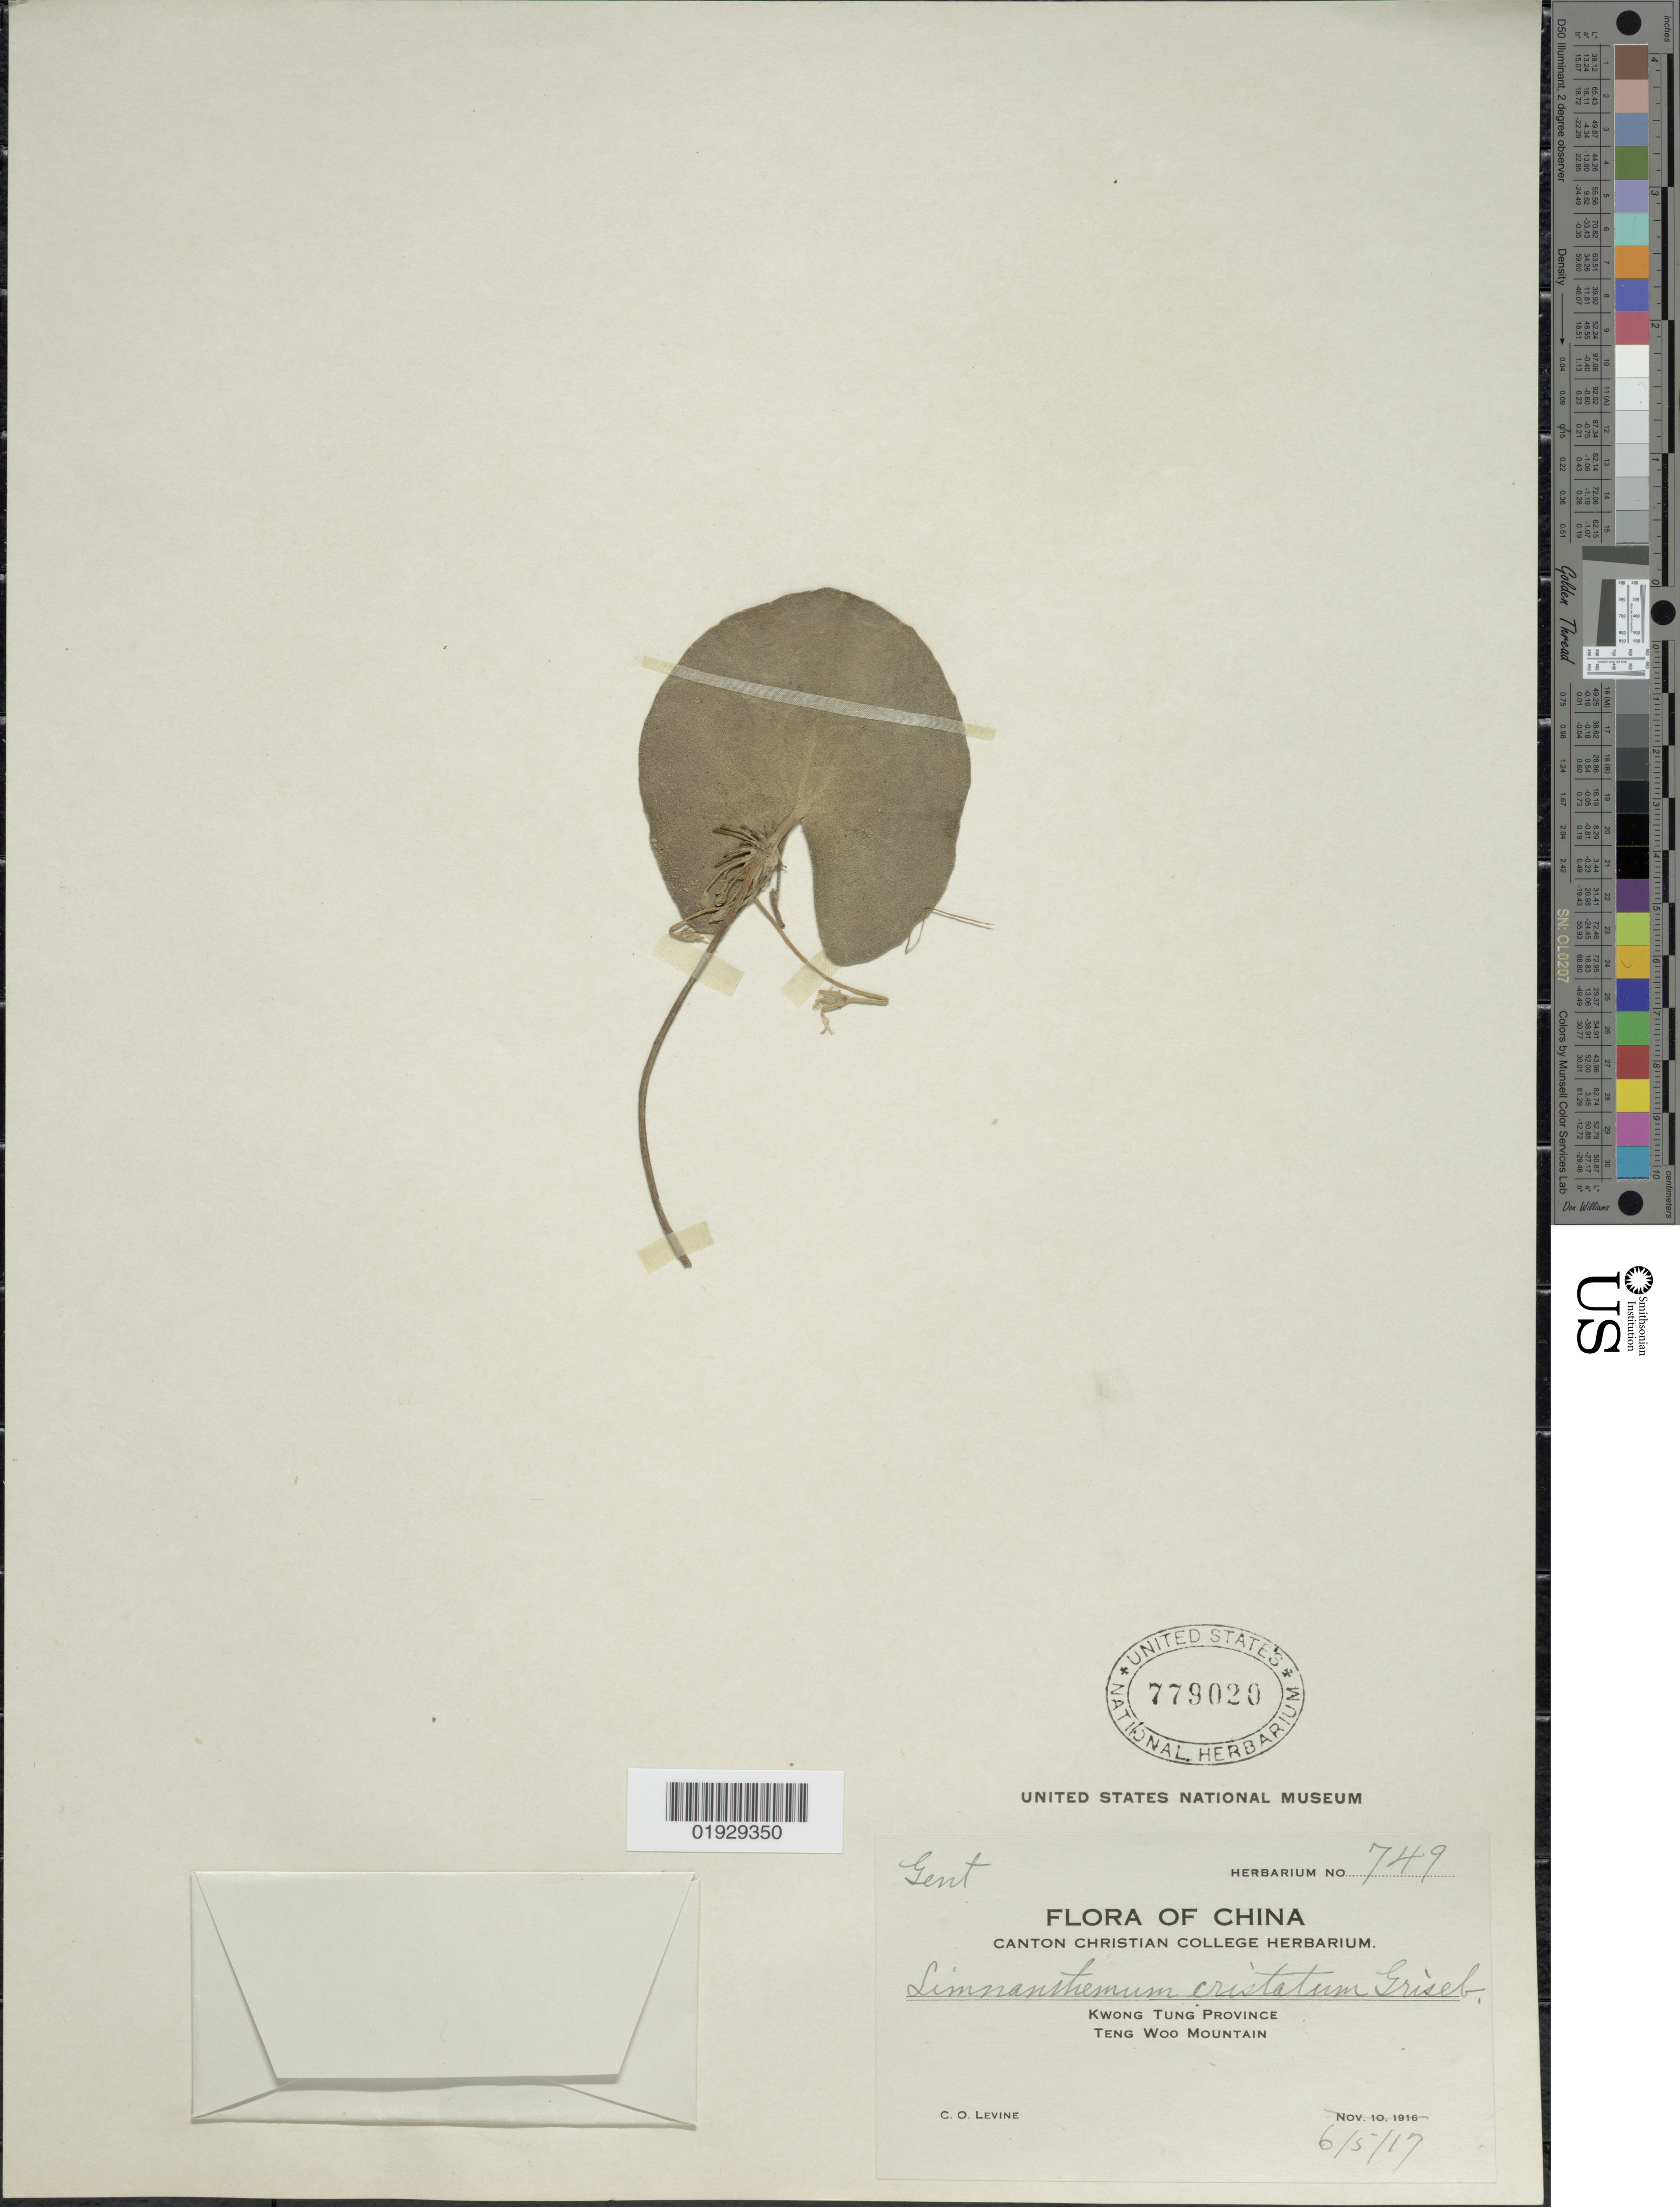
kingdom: Plantae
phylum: Tracheophyta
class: Magnoliopsida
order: Asterales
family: Menyanthaceae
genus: Nymphoides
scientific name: Nymphoides cristata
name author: (Roxb.) Kuntze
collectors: C. O. Levine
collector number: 749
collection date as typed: Transcribed d/m/y: 5/6/17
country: China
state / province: Guangdong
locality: Kwong Tung Province. Teng Woo Mountain.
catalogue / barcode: US 779020